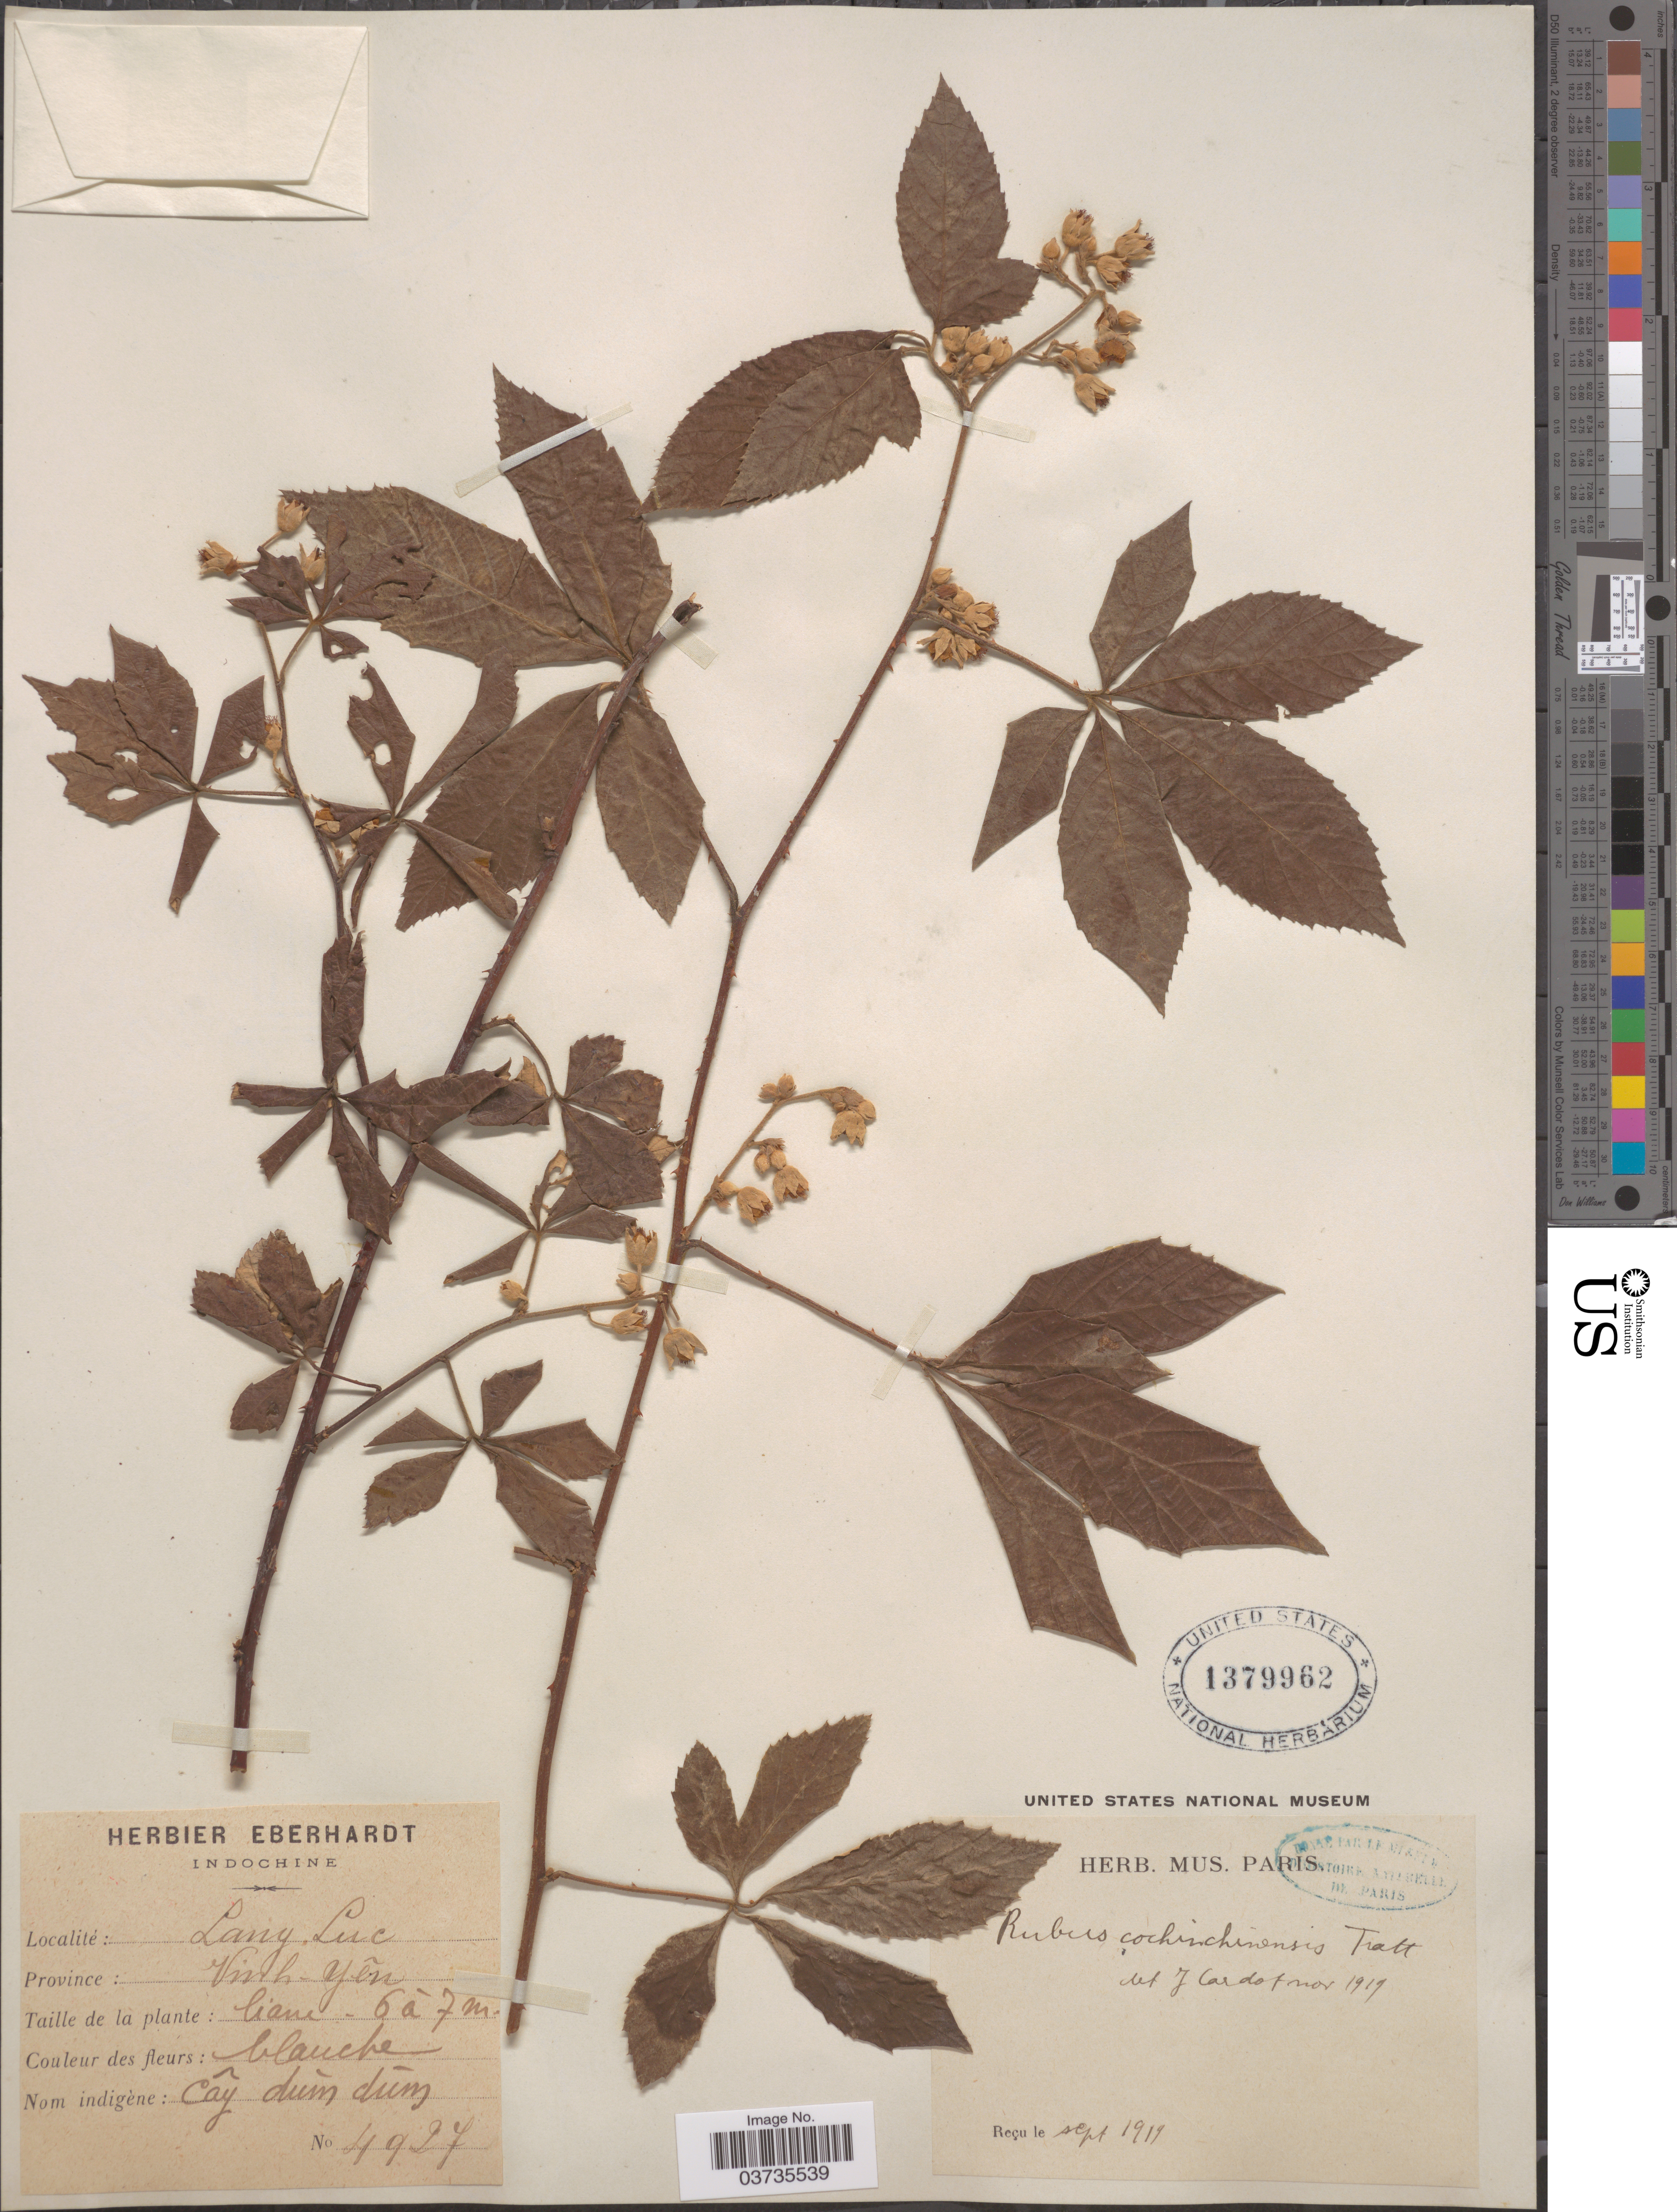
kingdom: Plantae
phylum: Tracheophyta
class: Magnoliopsida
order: Rosales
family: Rosaceae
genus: Rubus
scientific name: Rubus cochinchinensis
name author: Tratt.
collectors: ex herb. Eberhardt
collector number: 4927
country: Vietnam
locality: Lang Luc, Province: Vinh-yên.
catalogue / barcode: US 1379962